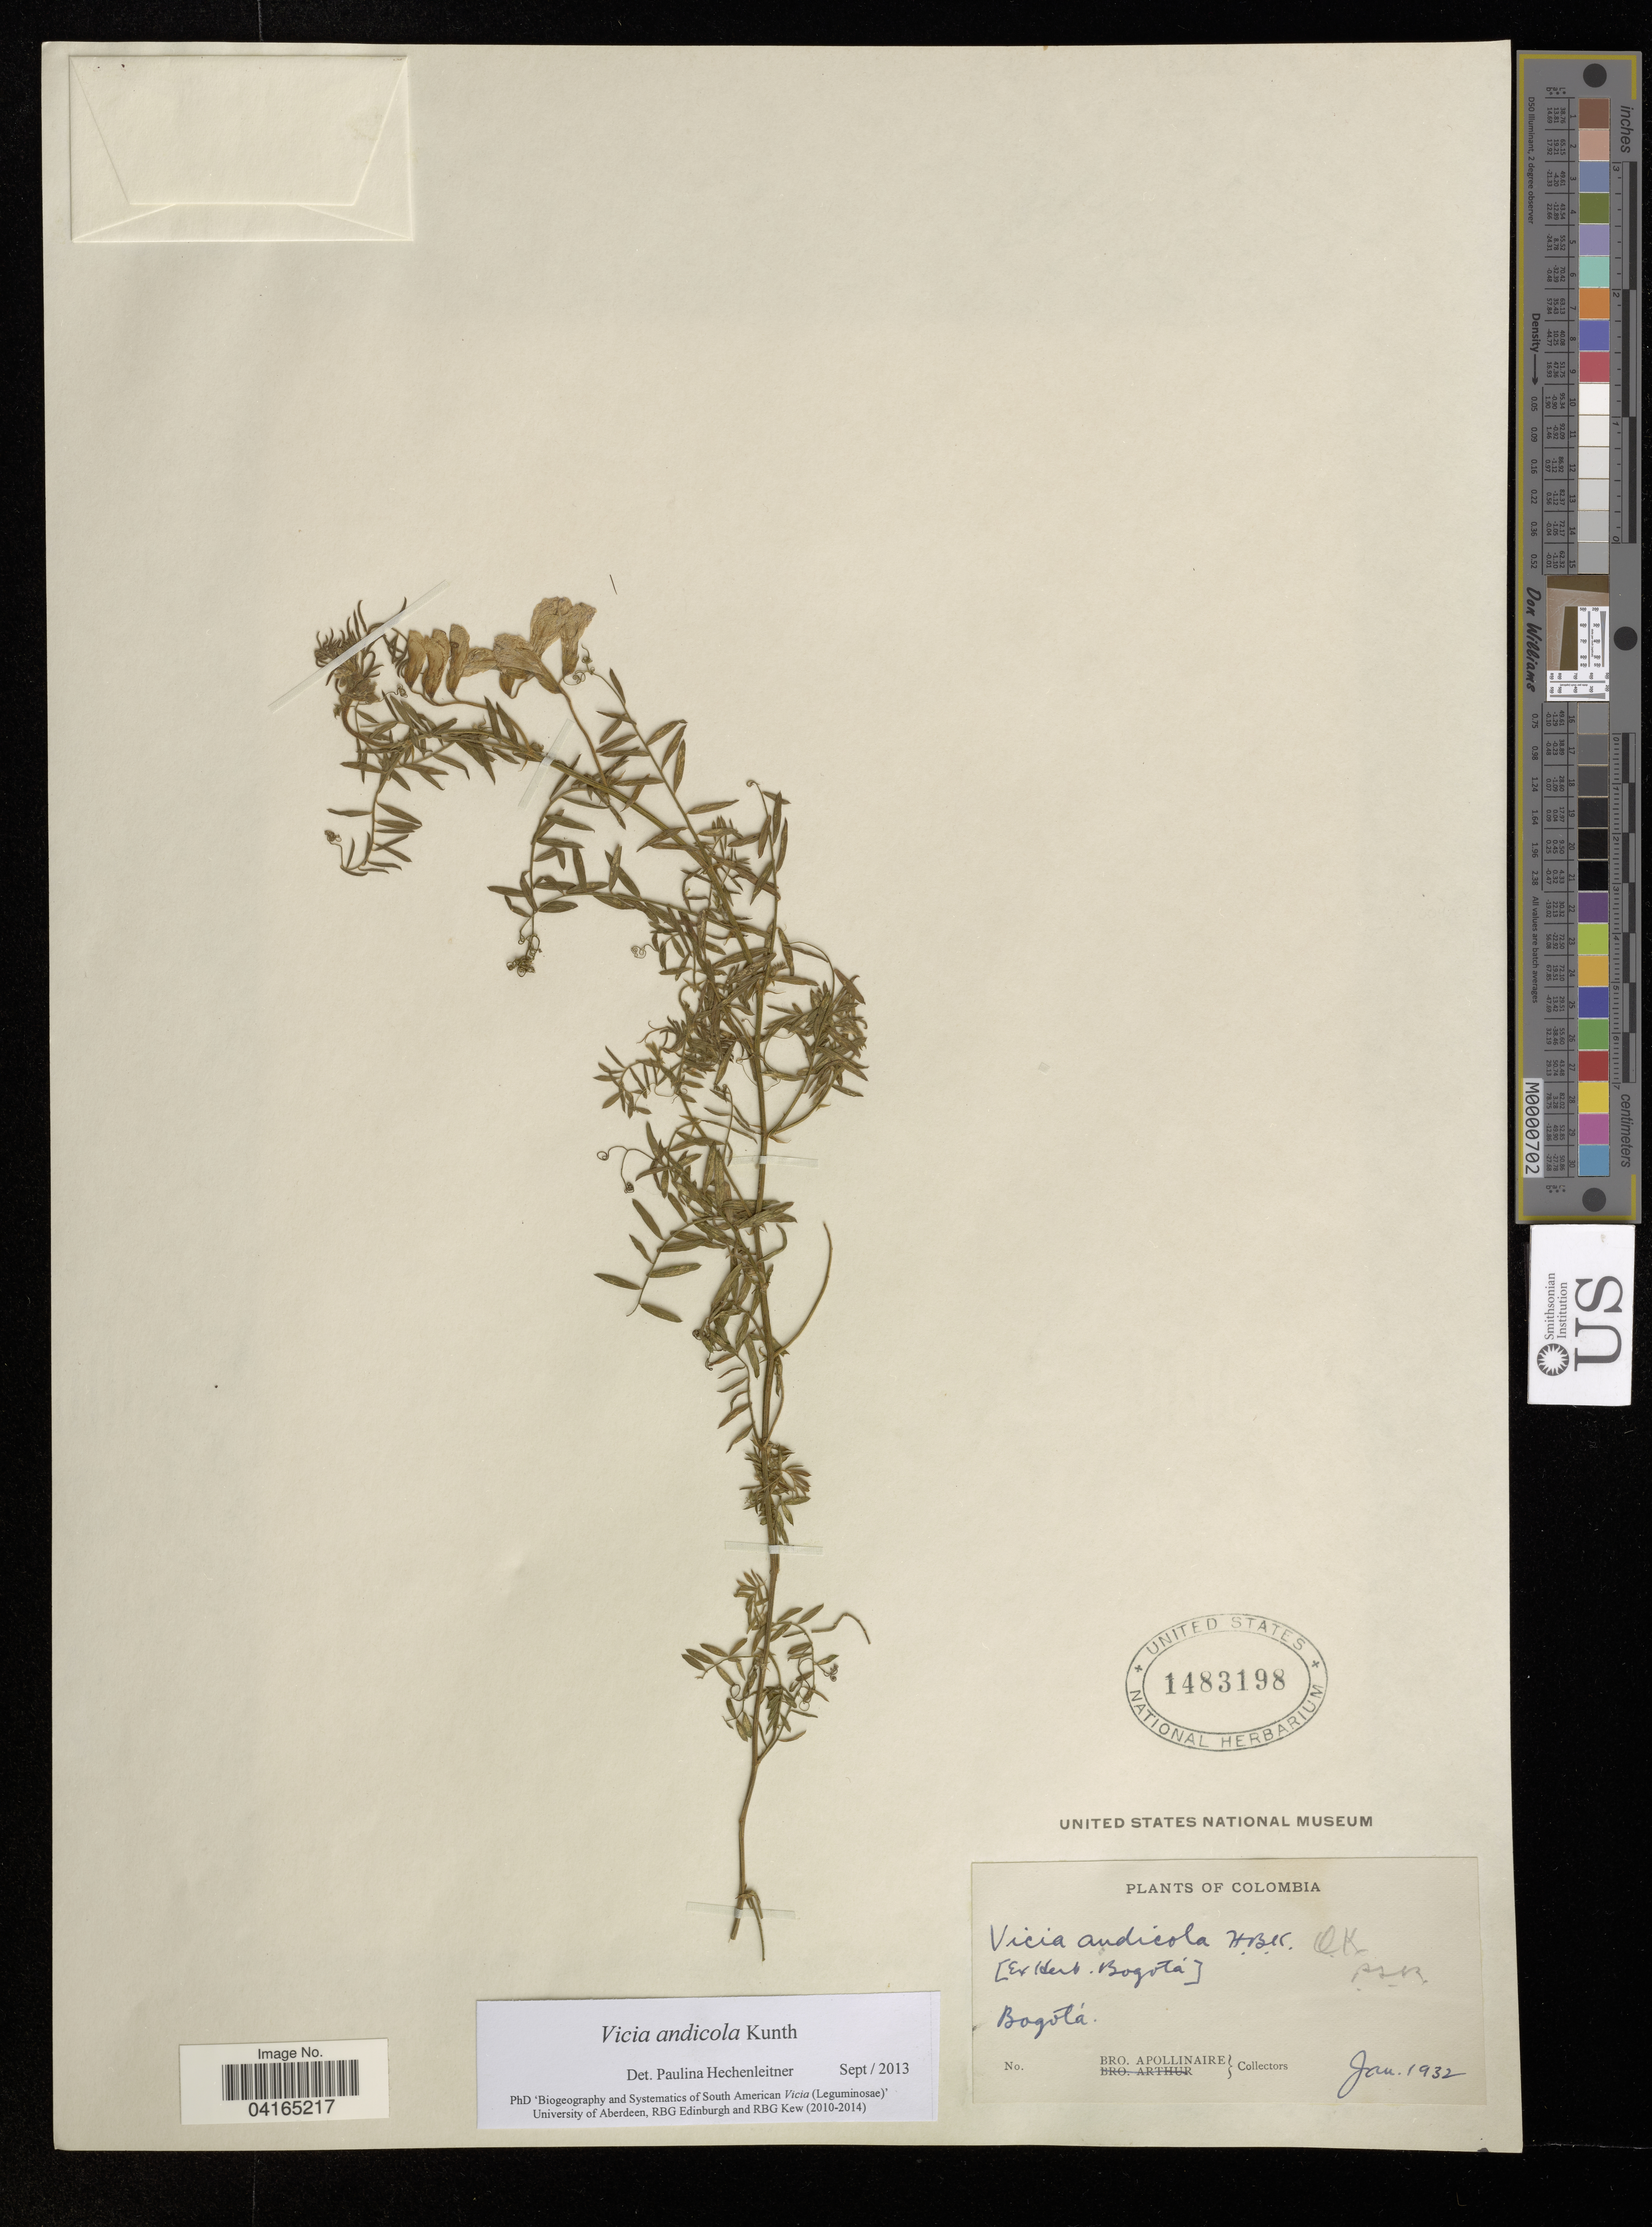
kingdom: Plantae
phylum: Tracheophyta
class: Magnoliopsida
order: Fabales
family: Fabaceae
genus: Vicia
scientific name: Vicia andicola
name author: Kunth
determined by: Hechenleitner, Paulina, RBG Edinburgh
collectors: Bro. Apollinaire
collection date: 1932-01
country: Colombia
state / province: Bogota D.C.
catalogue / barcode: US 1483198